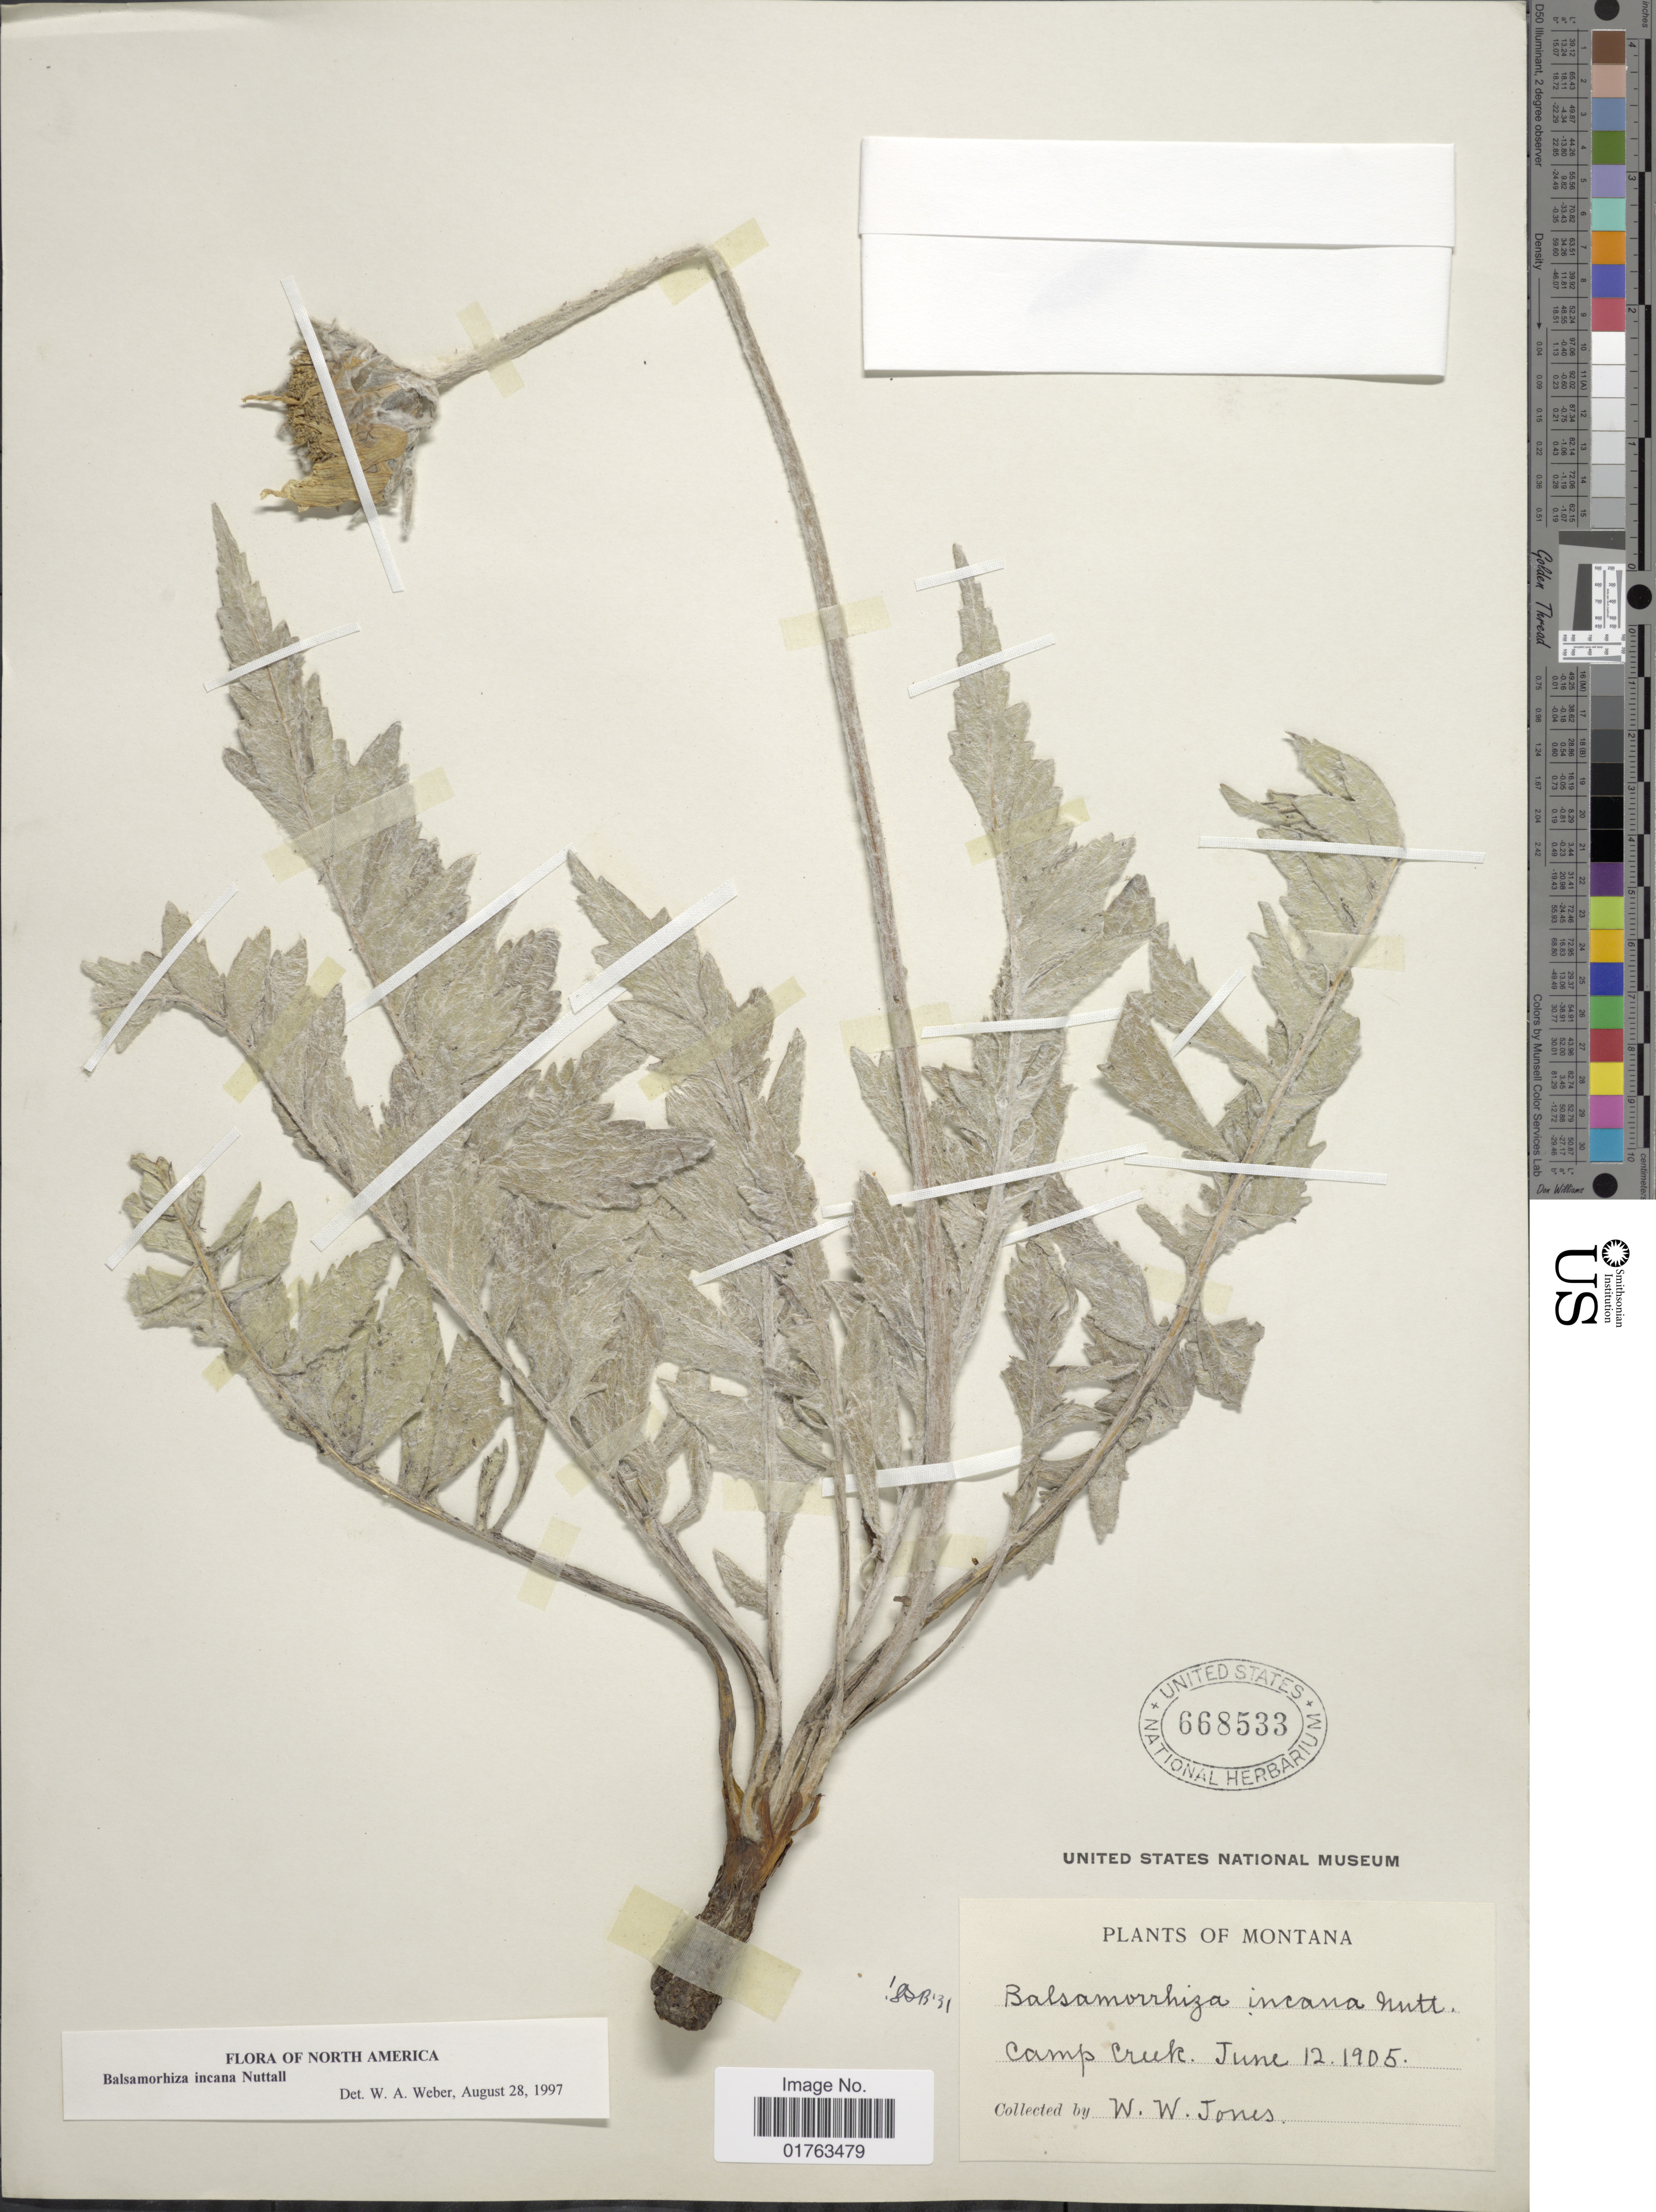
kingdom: Plantae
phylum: Tracheophyta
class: Magnoliopsida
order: Asterales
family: Asteraceae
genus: Balsamorhiza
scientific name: Balsamorhiza incana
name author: Nutt.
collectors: W. W. Jones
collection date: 1905-06-12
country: United States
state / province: Montana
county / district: Gallatin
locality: Camp Creek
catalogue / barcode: US 668533